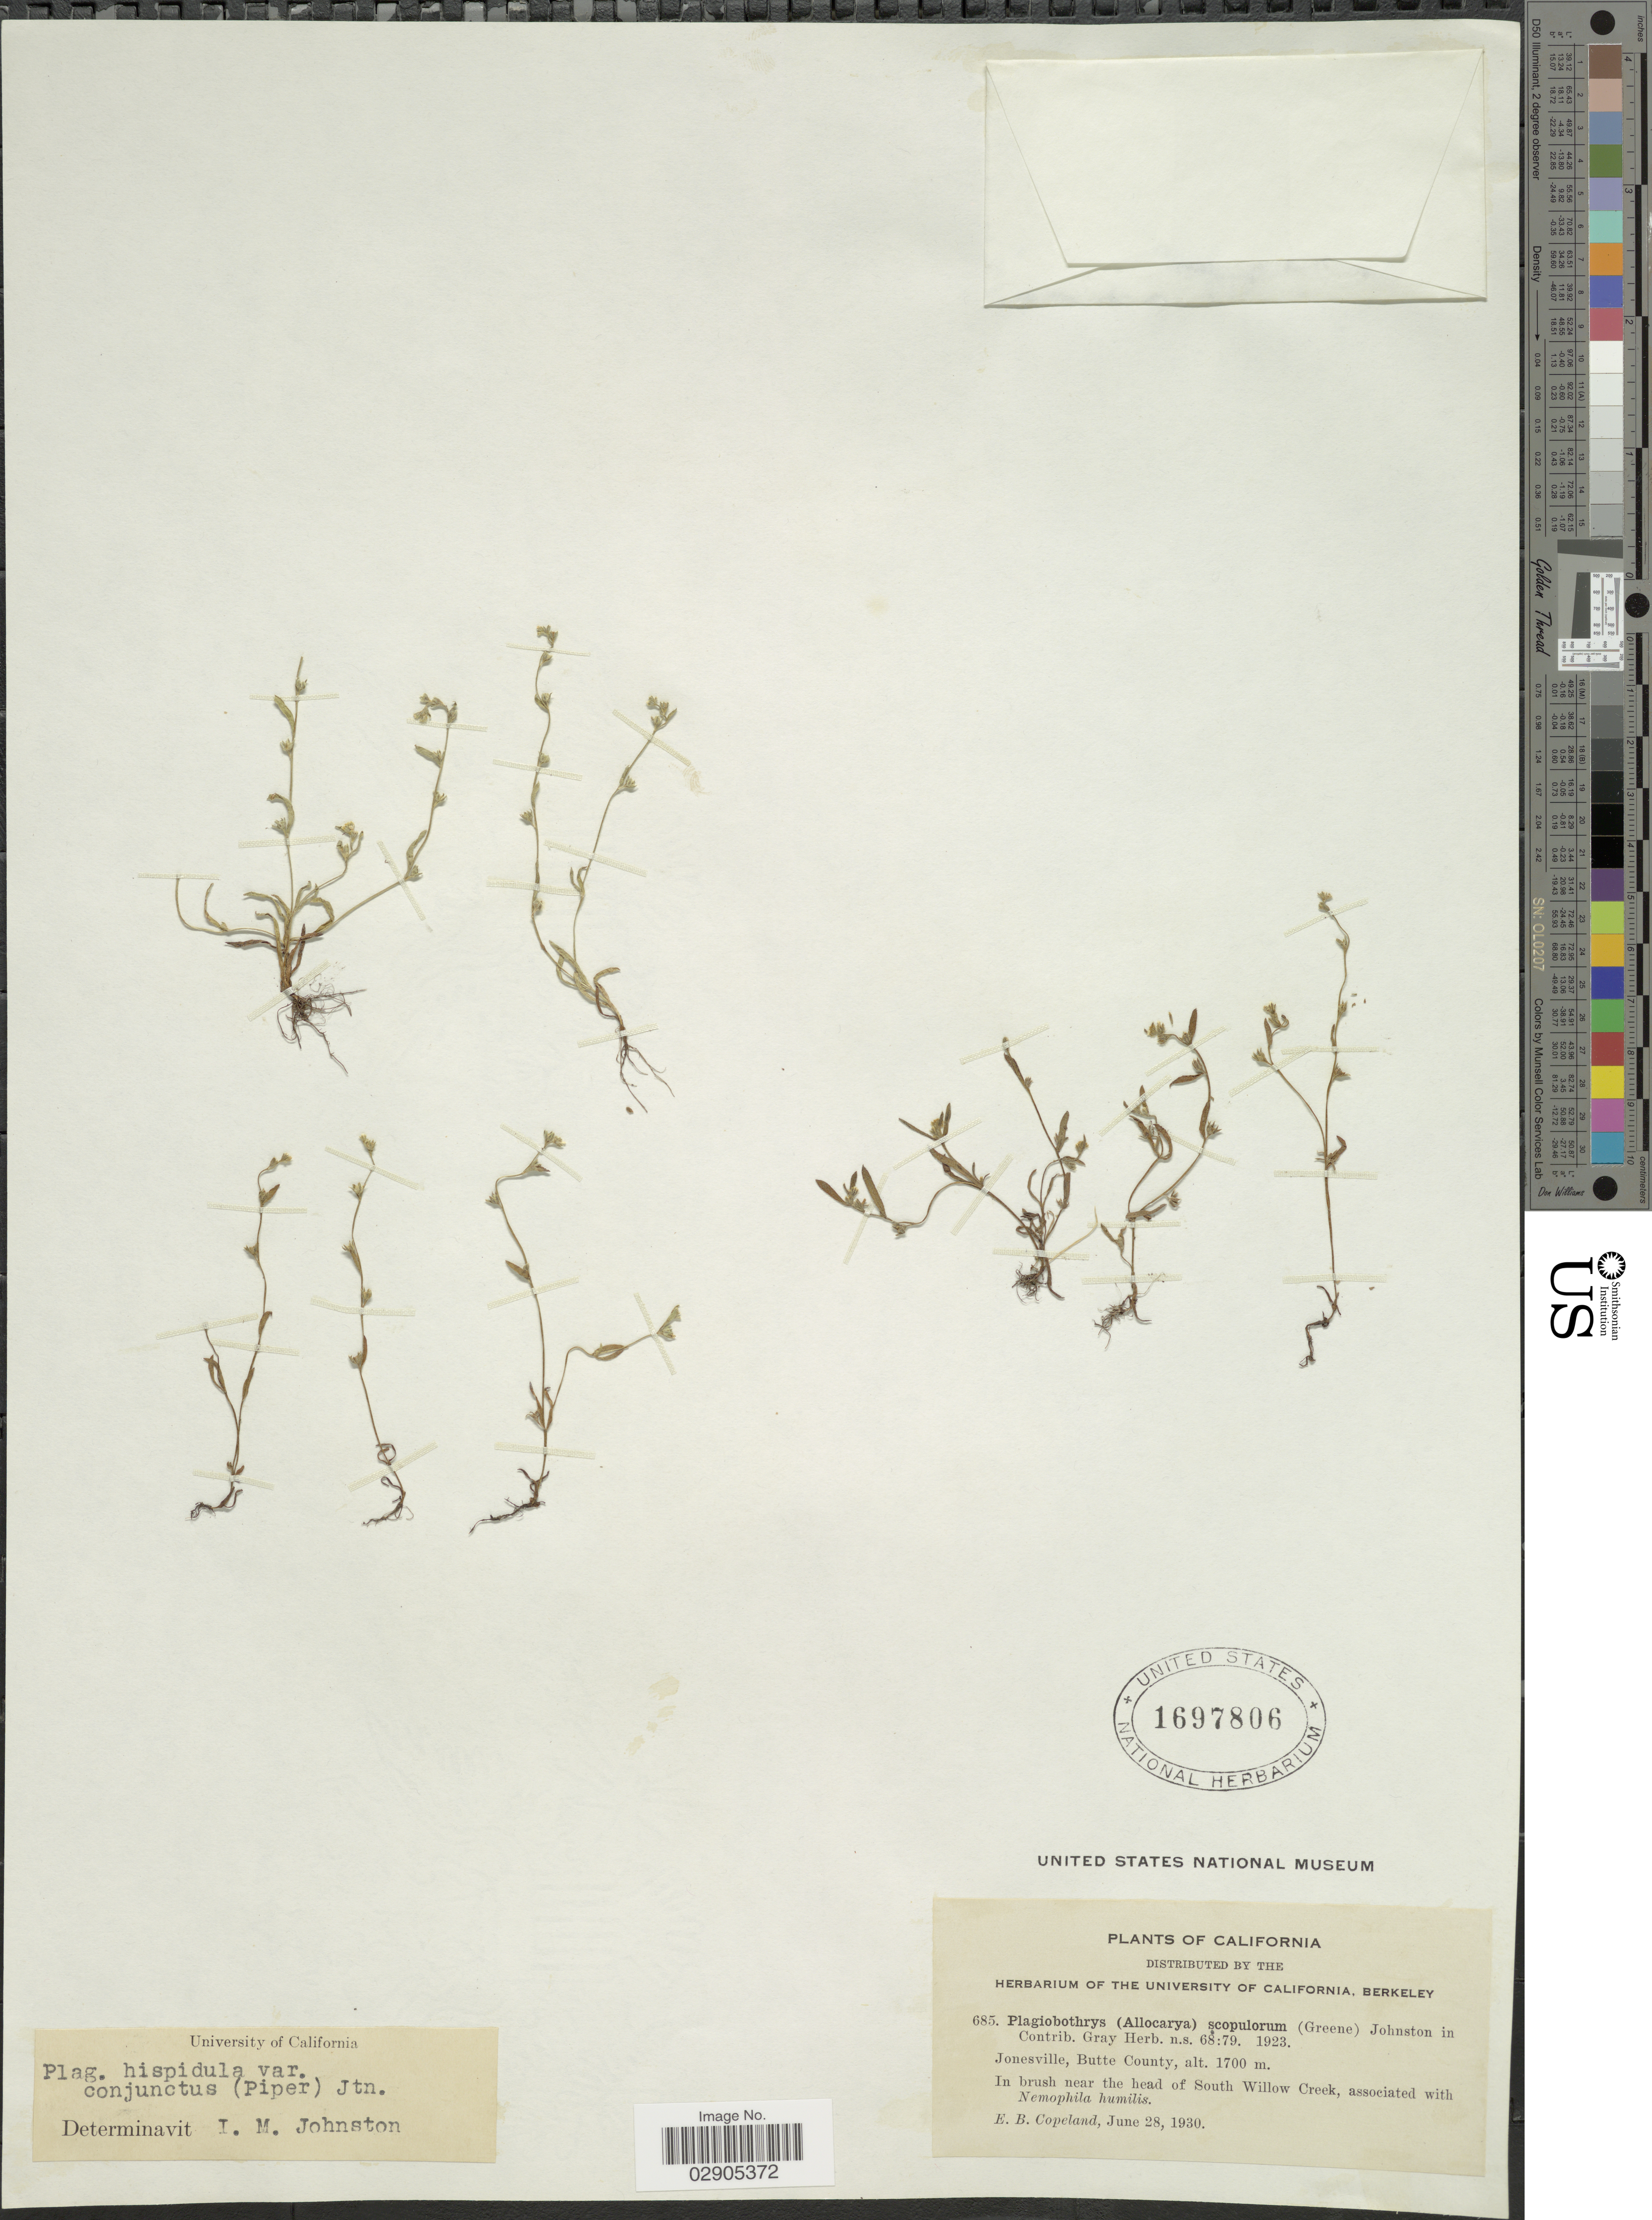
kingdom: Plantae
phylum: Tracheophyta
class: Magnoliopsida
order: Boraginales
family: Boraginaceae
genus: Allocarya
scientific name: Allocarya scopulorum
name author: S.W. Greene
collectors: E. B. Copeland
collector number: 685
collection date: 1930-06-28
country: United States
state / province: California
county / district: Butte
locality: Jonesville, Butte County. In brush near the head of South Willow Creek.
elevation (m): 1700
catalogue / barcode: US 1697806